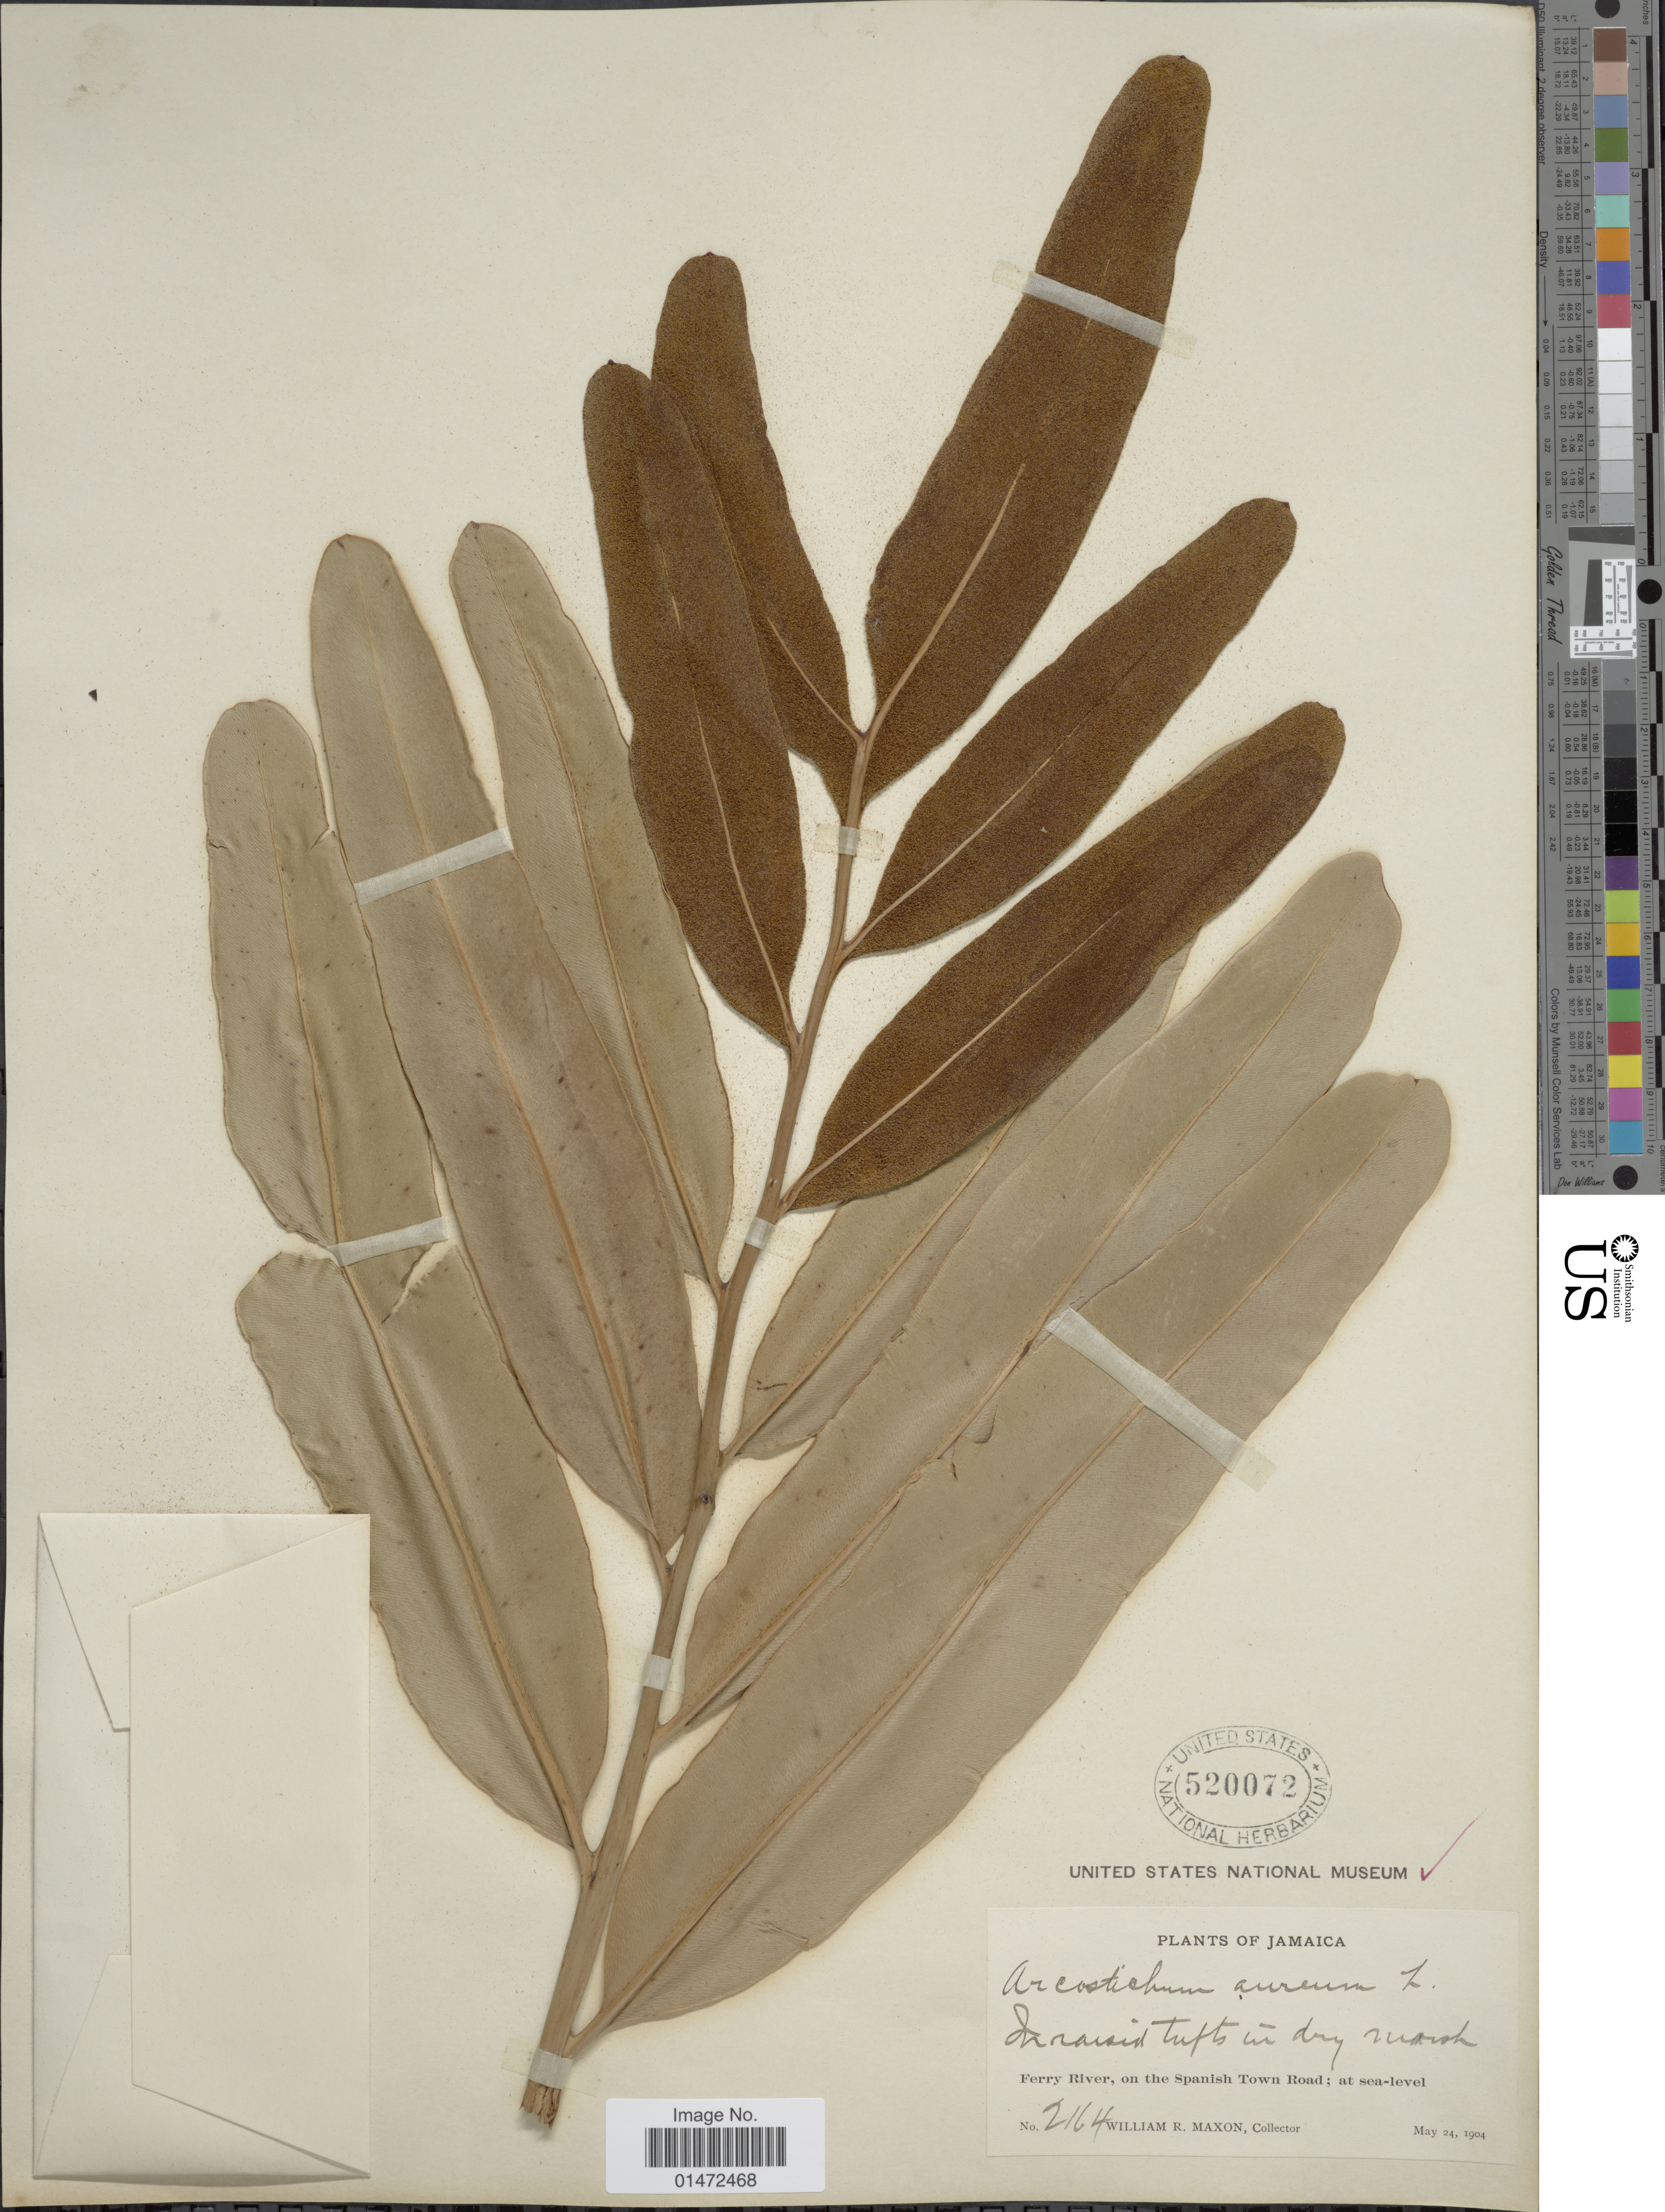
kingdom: Plantae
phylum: Tracheophyta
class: Polypodiopsida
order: Polypodiales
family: Pteridaceae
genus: Acrostichum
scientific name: Acrostichum aureum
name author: L.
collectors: W. R. Maxon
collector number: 2164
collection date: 1904-05-24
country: Jamaica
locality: Ferry River, on the Spanish Town Road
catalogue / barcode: US 520072